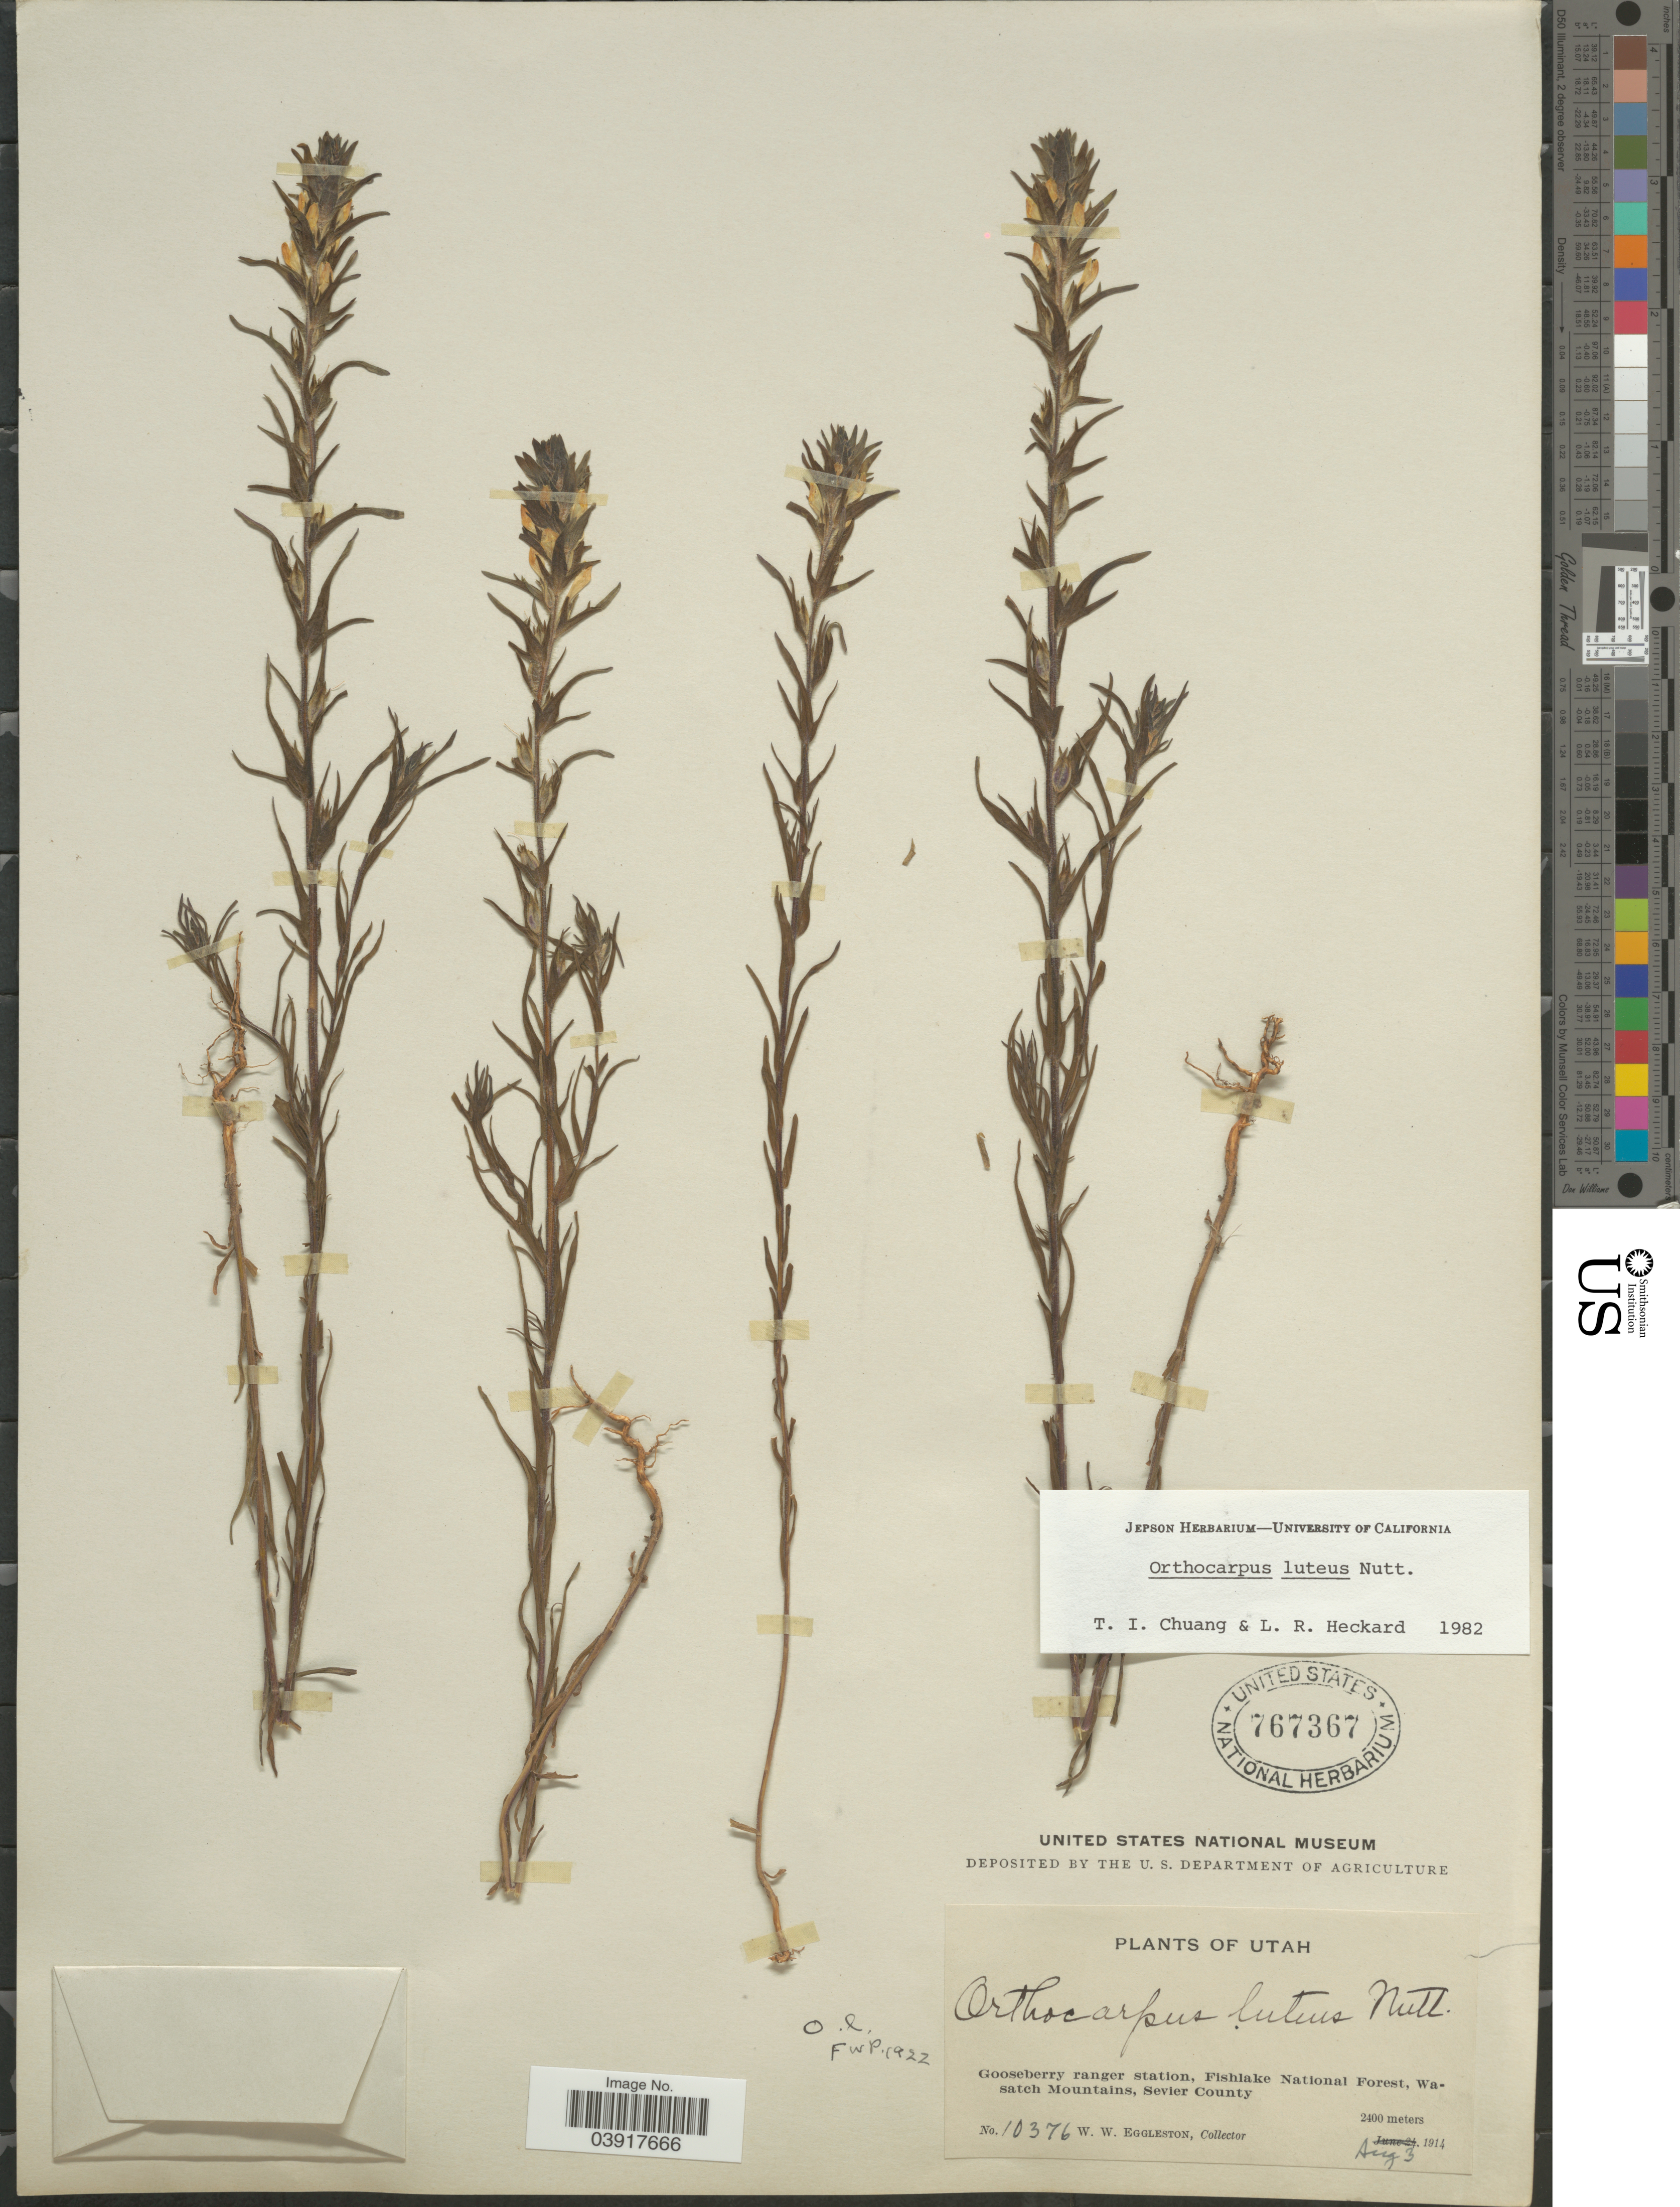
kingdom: Plantae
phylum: Tracheophyta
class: Magnoliopsida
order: Lamiales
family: Orobanchaceae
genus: Orthocarpus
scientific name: Orthocarpus luteus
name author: Nutt.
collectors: W. W. Eggleston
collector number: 10376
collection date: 1914-08-03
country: United States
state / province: Utah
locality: Gooseberry ranger station, Fishlake National Forest, Wasatch Mountains, Sevier County.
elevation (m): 2400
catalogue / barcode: US 767367